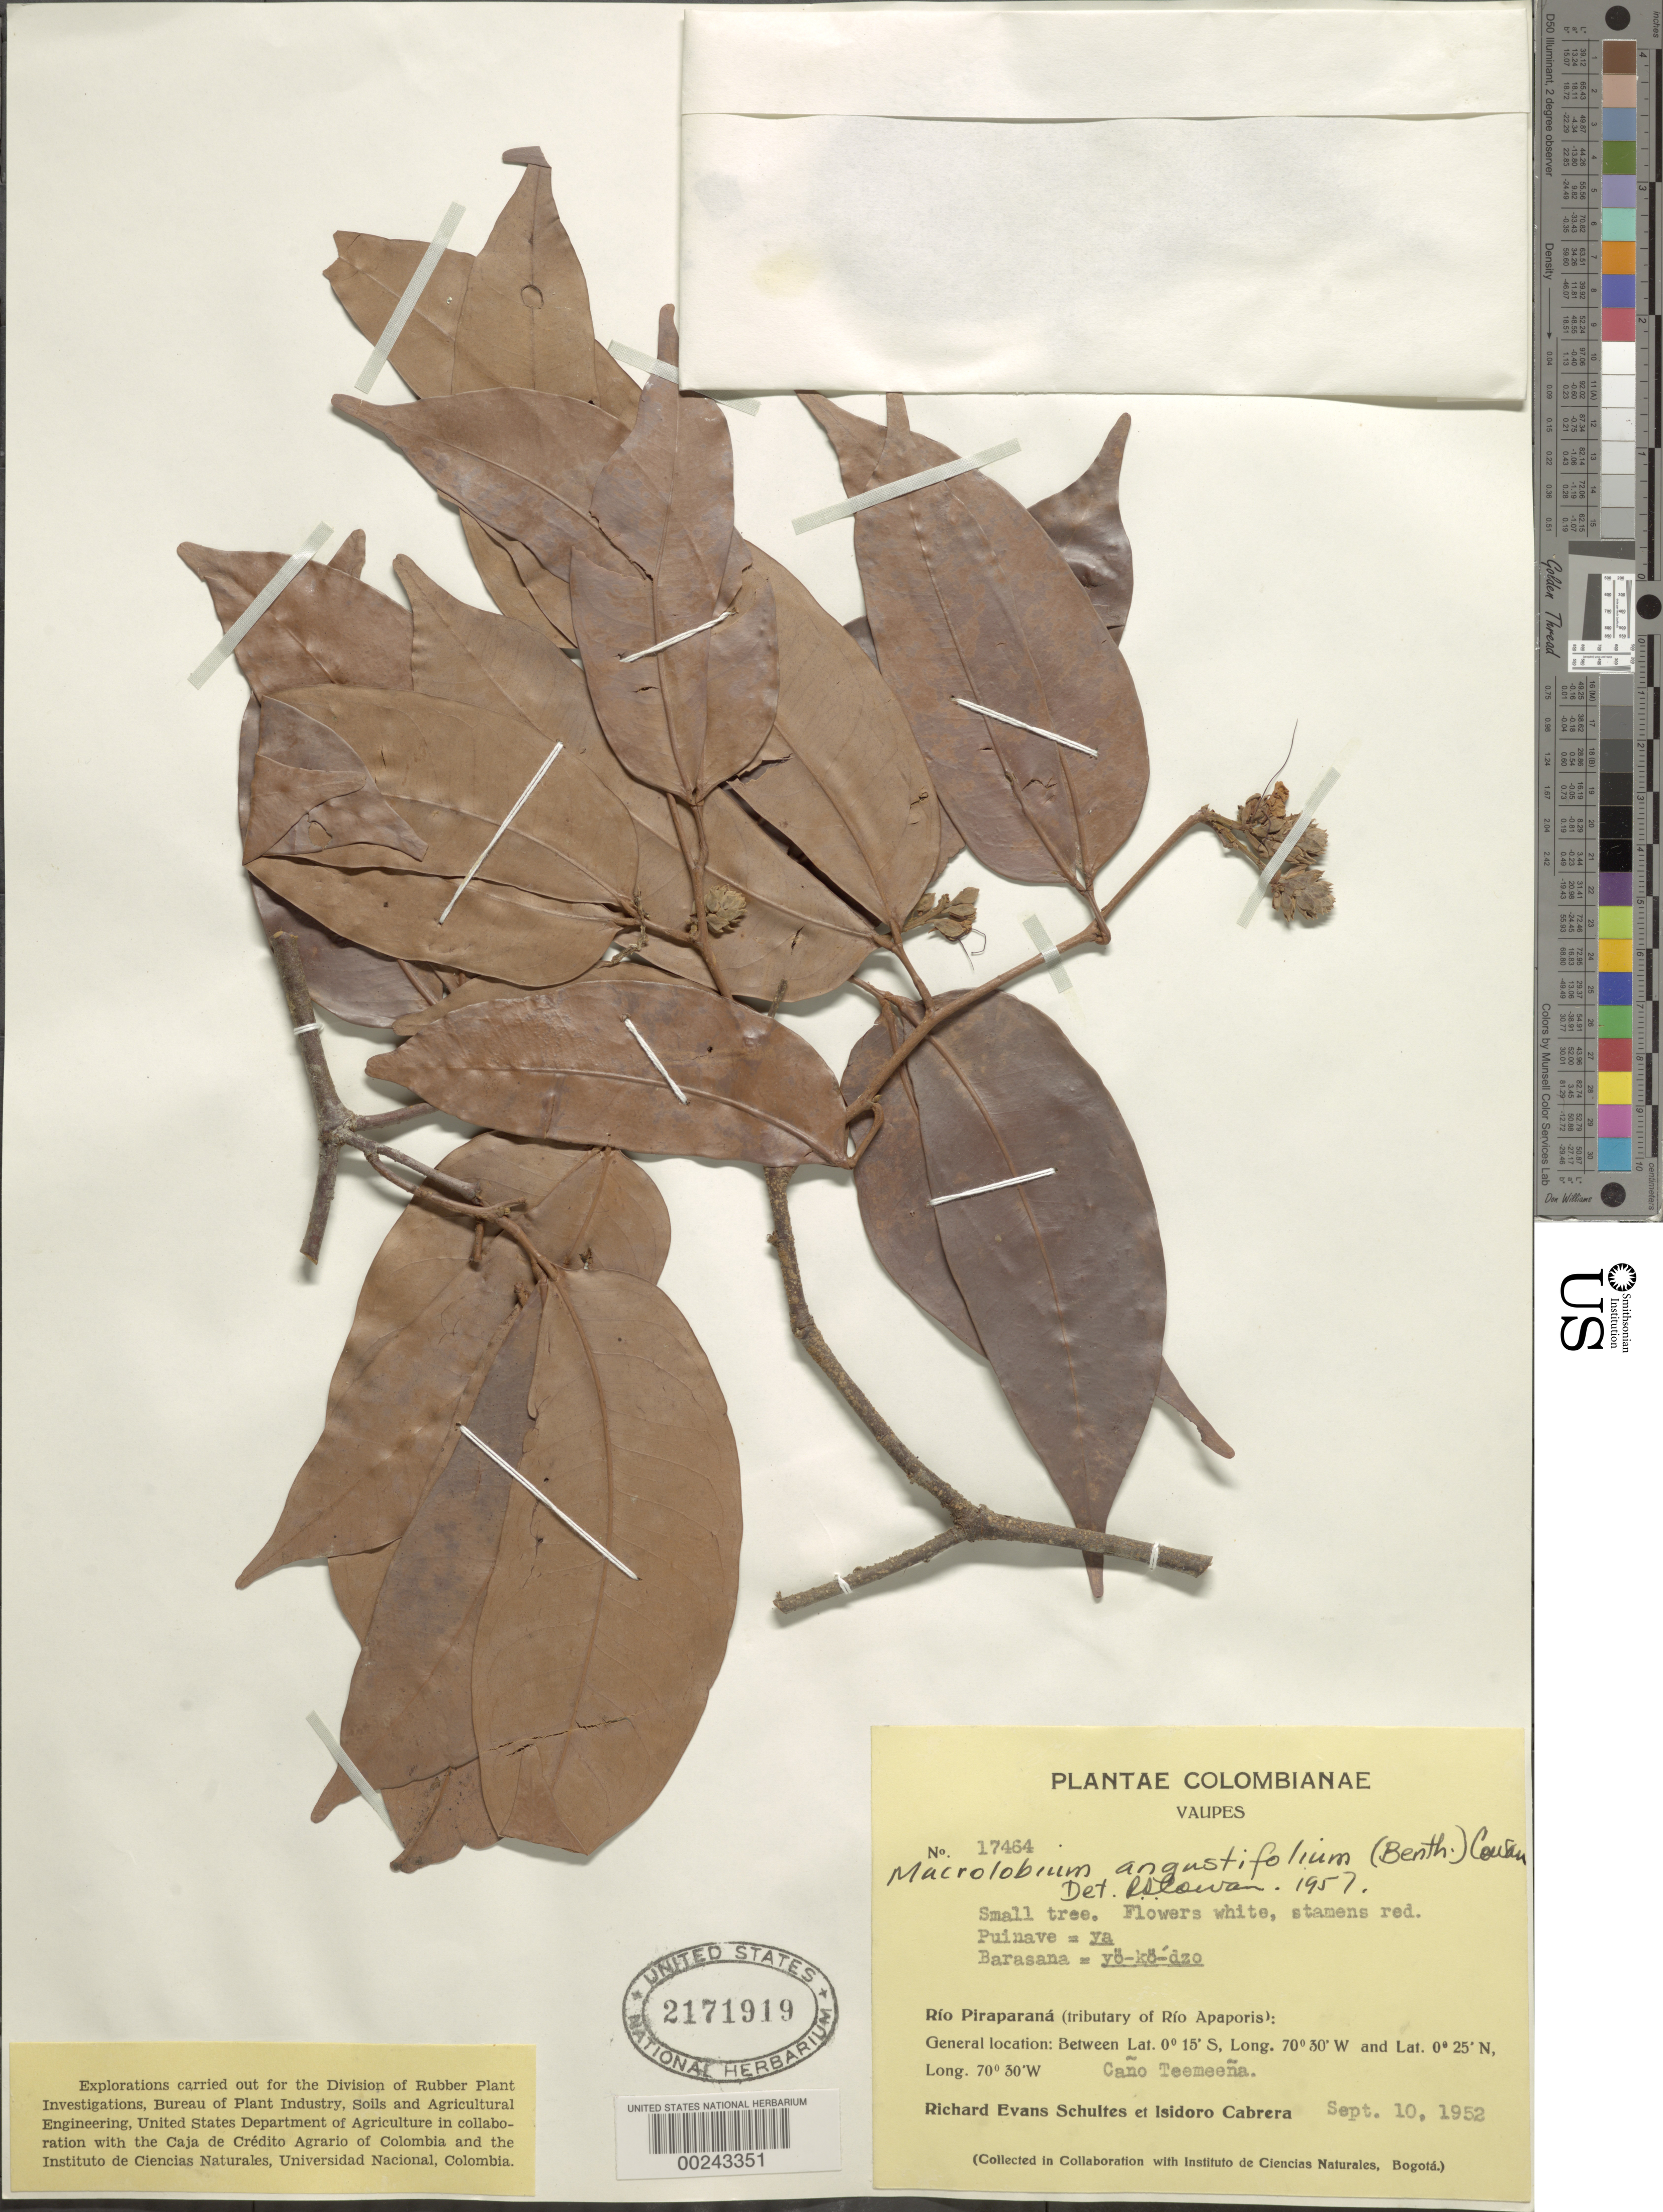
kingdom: Plantae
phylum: Tracheophyta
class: Magnoliopsida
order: Fabales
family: Fabaceae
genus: Macrolobium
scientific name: Macrolobium angustifolium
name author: (Benth.) R.S. Cowan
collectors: R. E. Schultes & I. Cabrera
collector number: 17464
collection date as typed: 10 Sep 1952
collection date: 1952-09-10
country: Colombia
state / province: Vaupés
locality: Rio Piraparana (tributary of Rio Apaporis); Caño Teemeena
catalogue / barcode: US 2171919